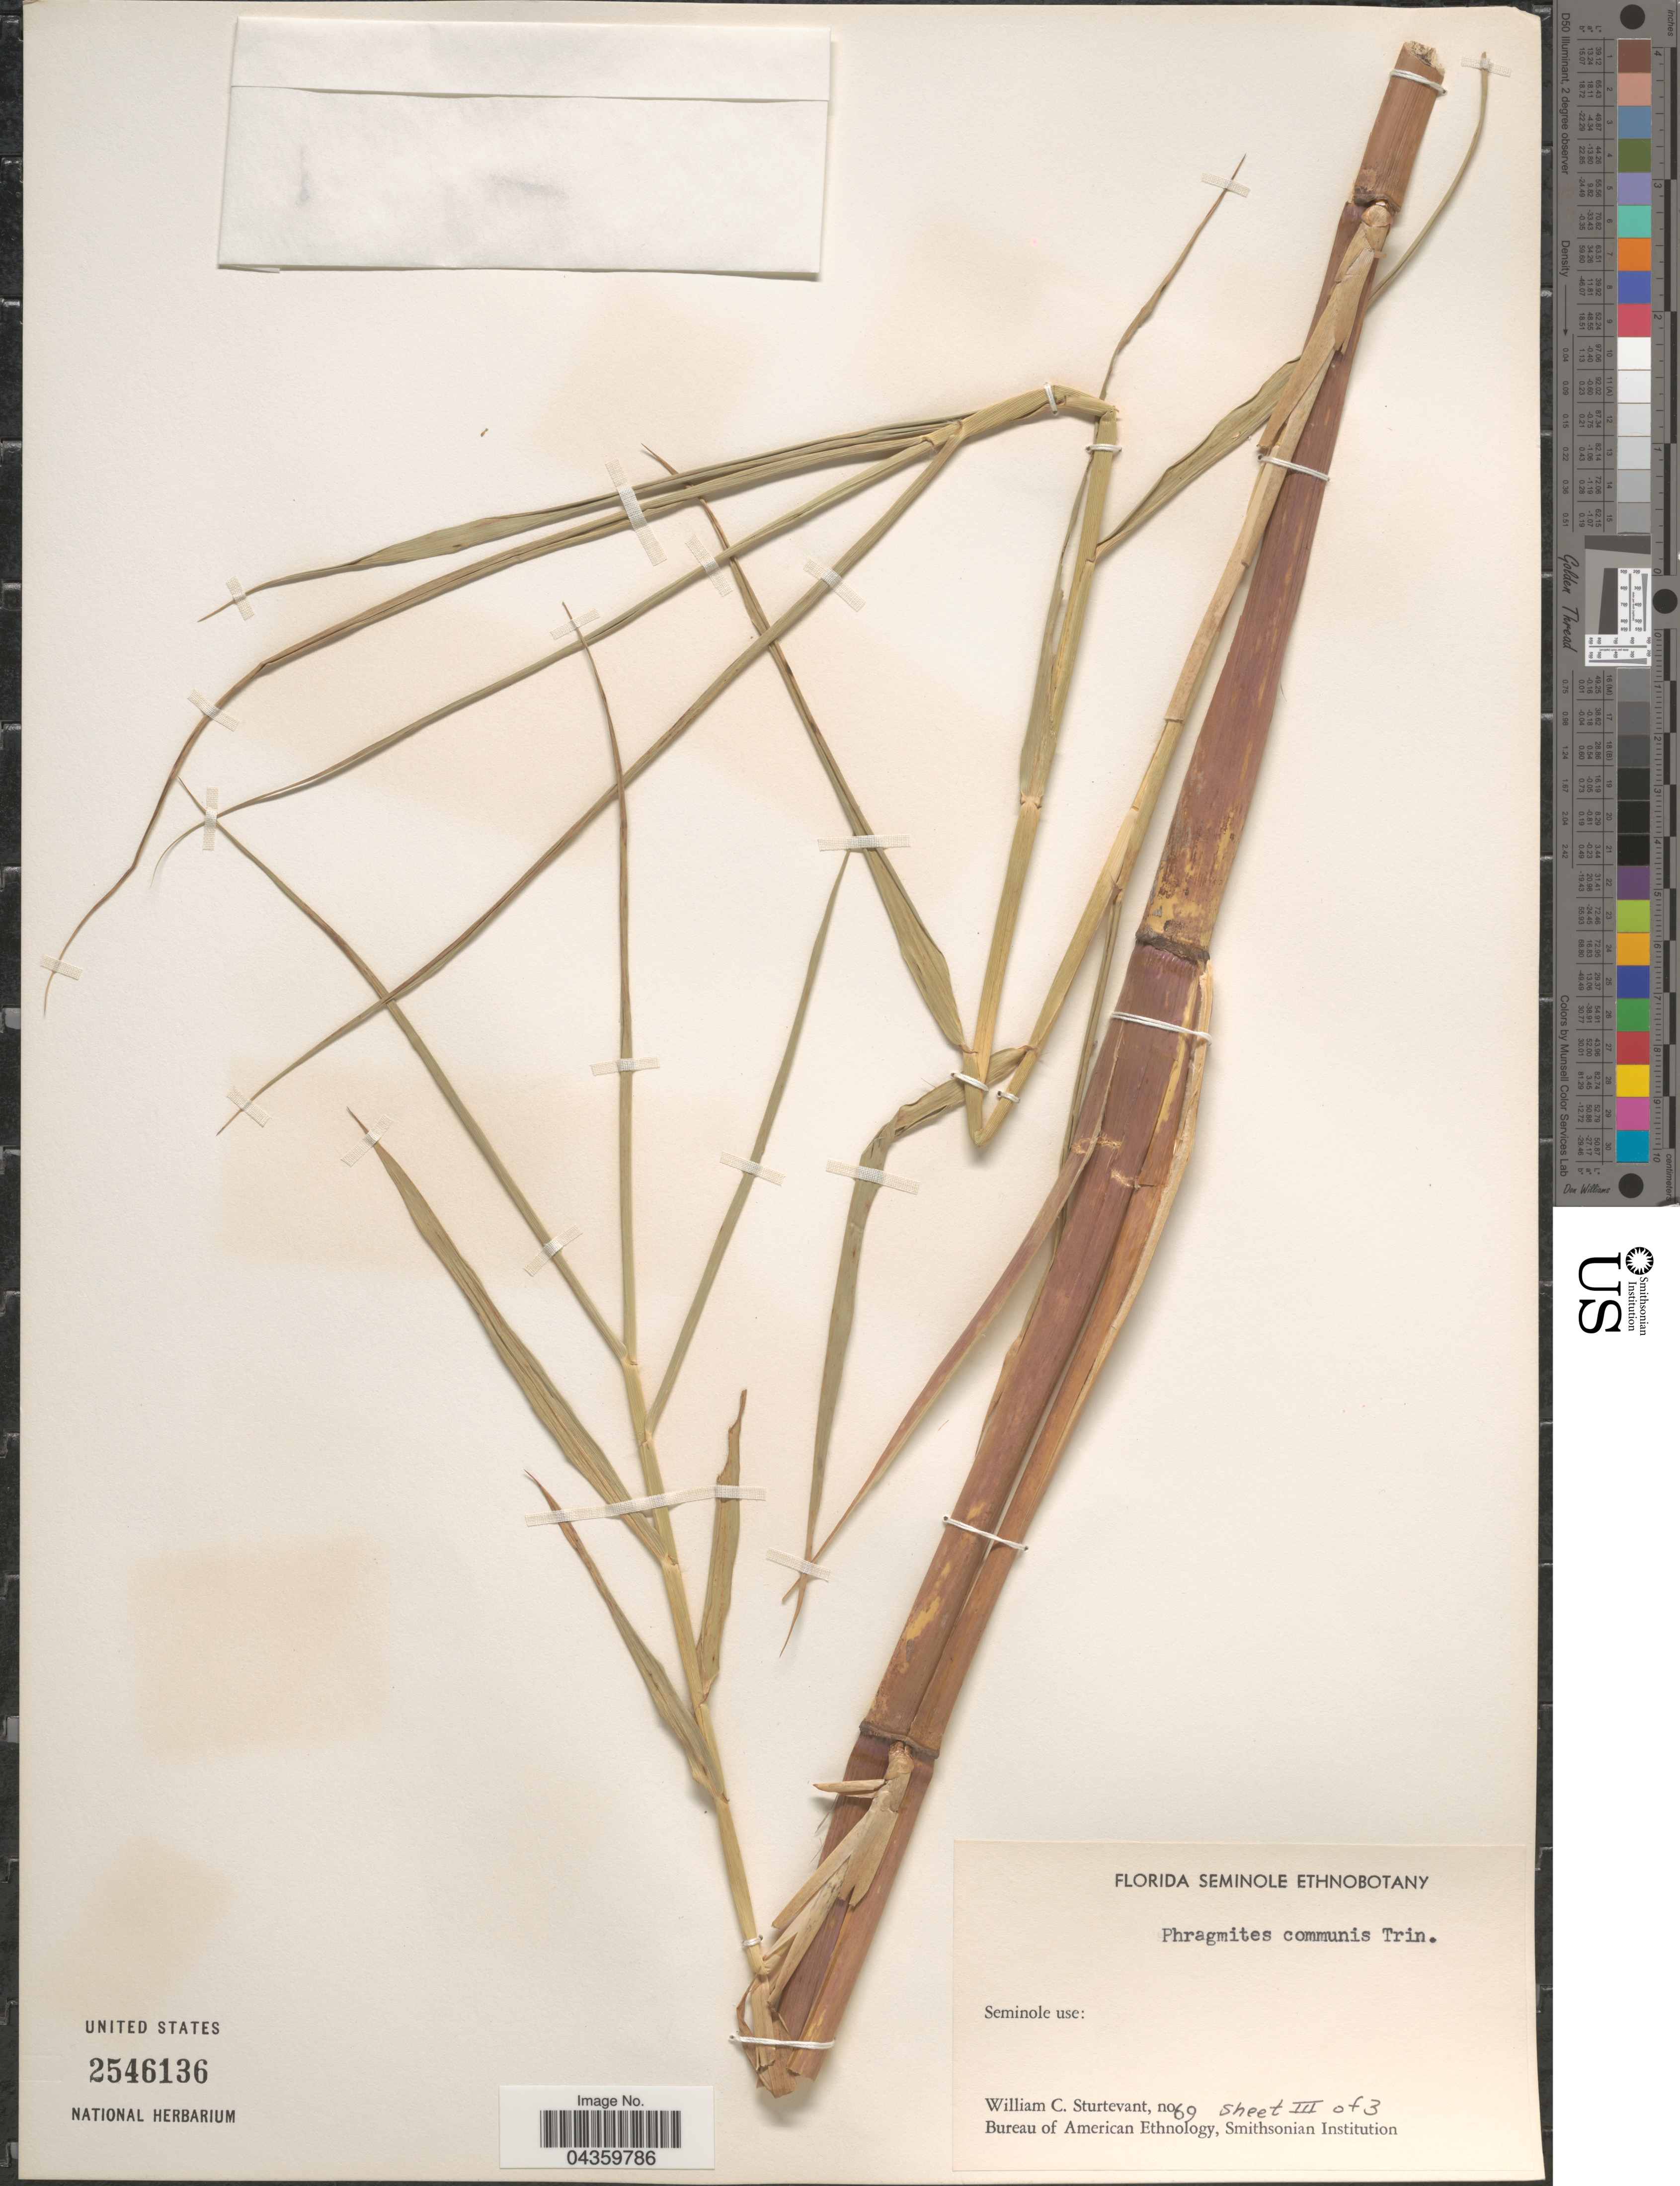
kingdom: Plantae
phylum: Tracheophyta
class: Liliopsida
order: Poales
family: Poaceae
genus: Phragmites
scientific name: Phragmites australis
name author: (Cav.) Trin. ex Steud.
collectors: W. Sturtevant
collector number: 69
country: United States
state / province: Florida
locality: Florida Seminole Ethnobotany.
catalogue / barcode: US 2546136